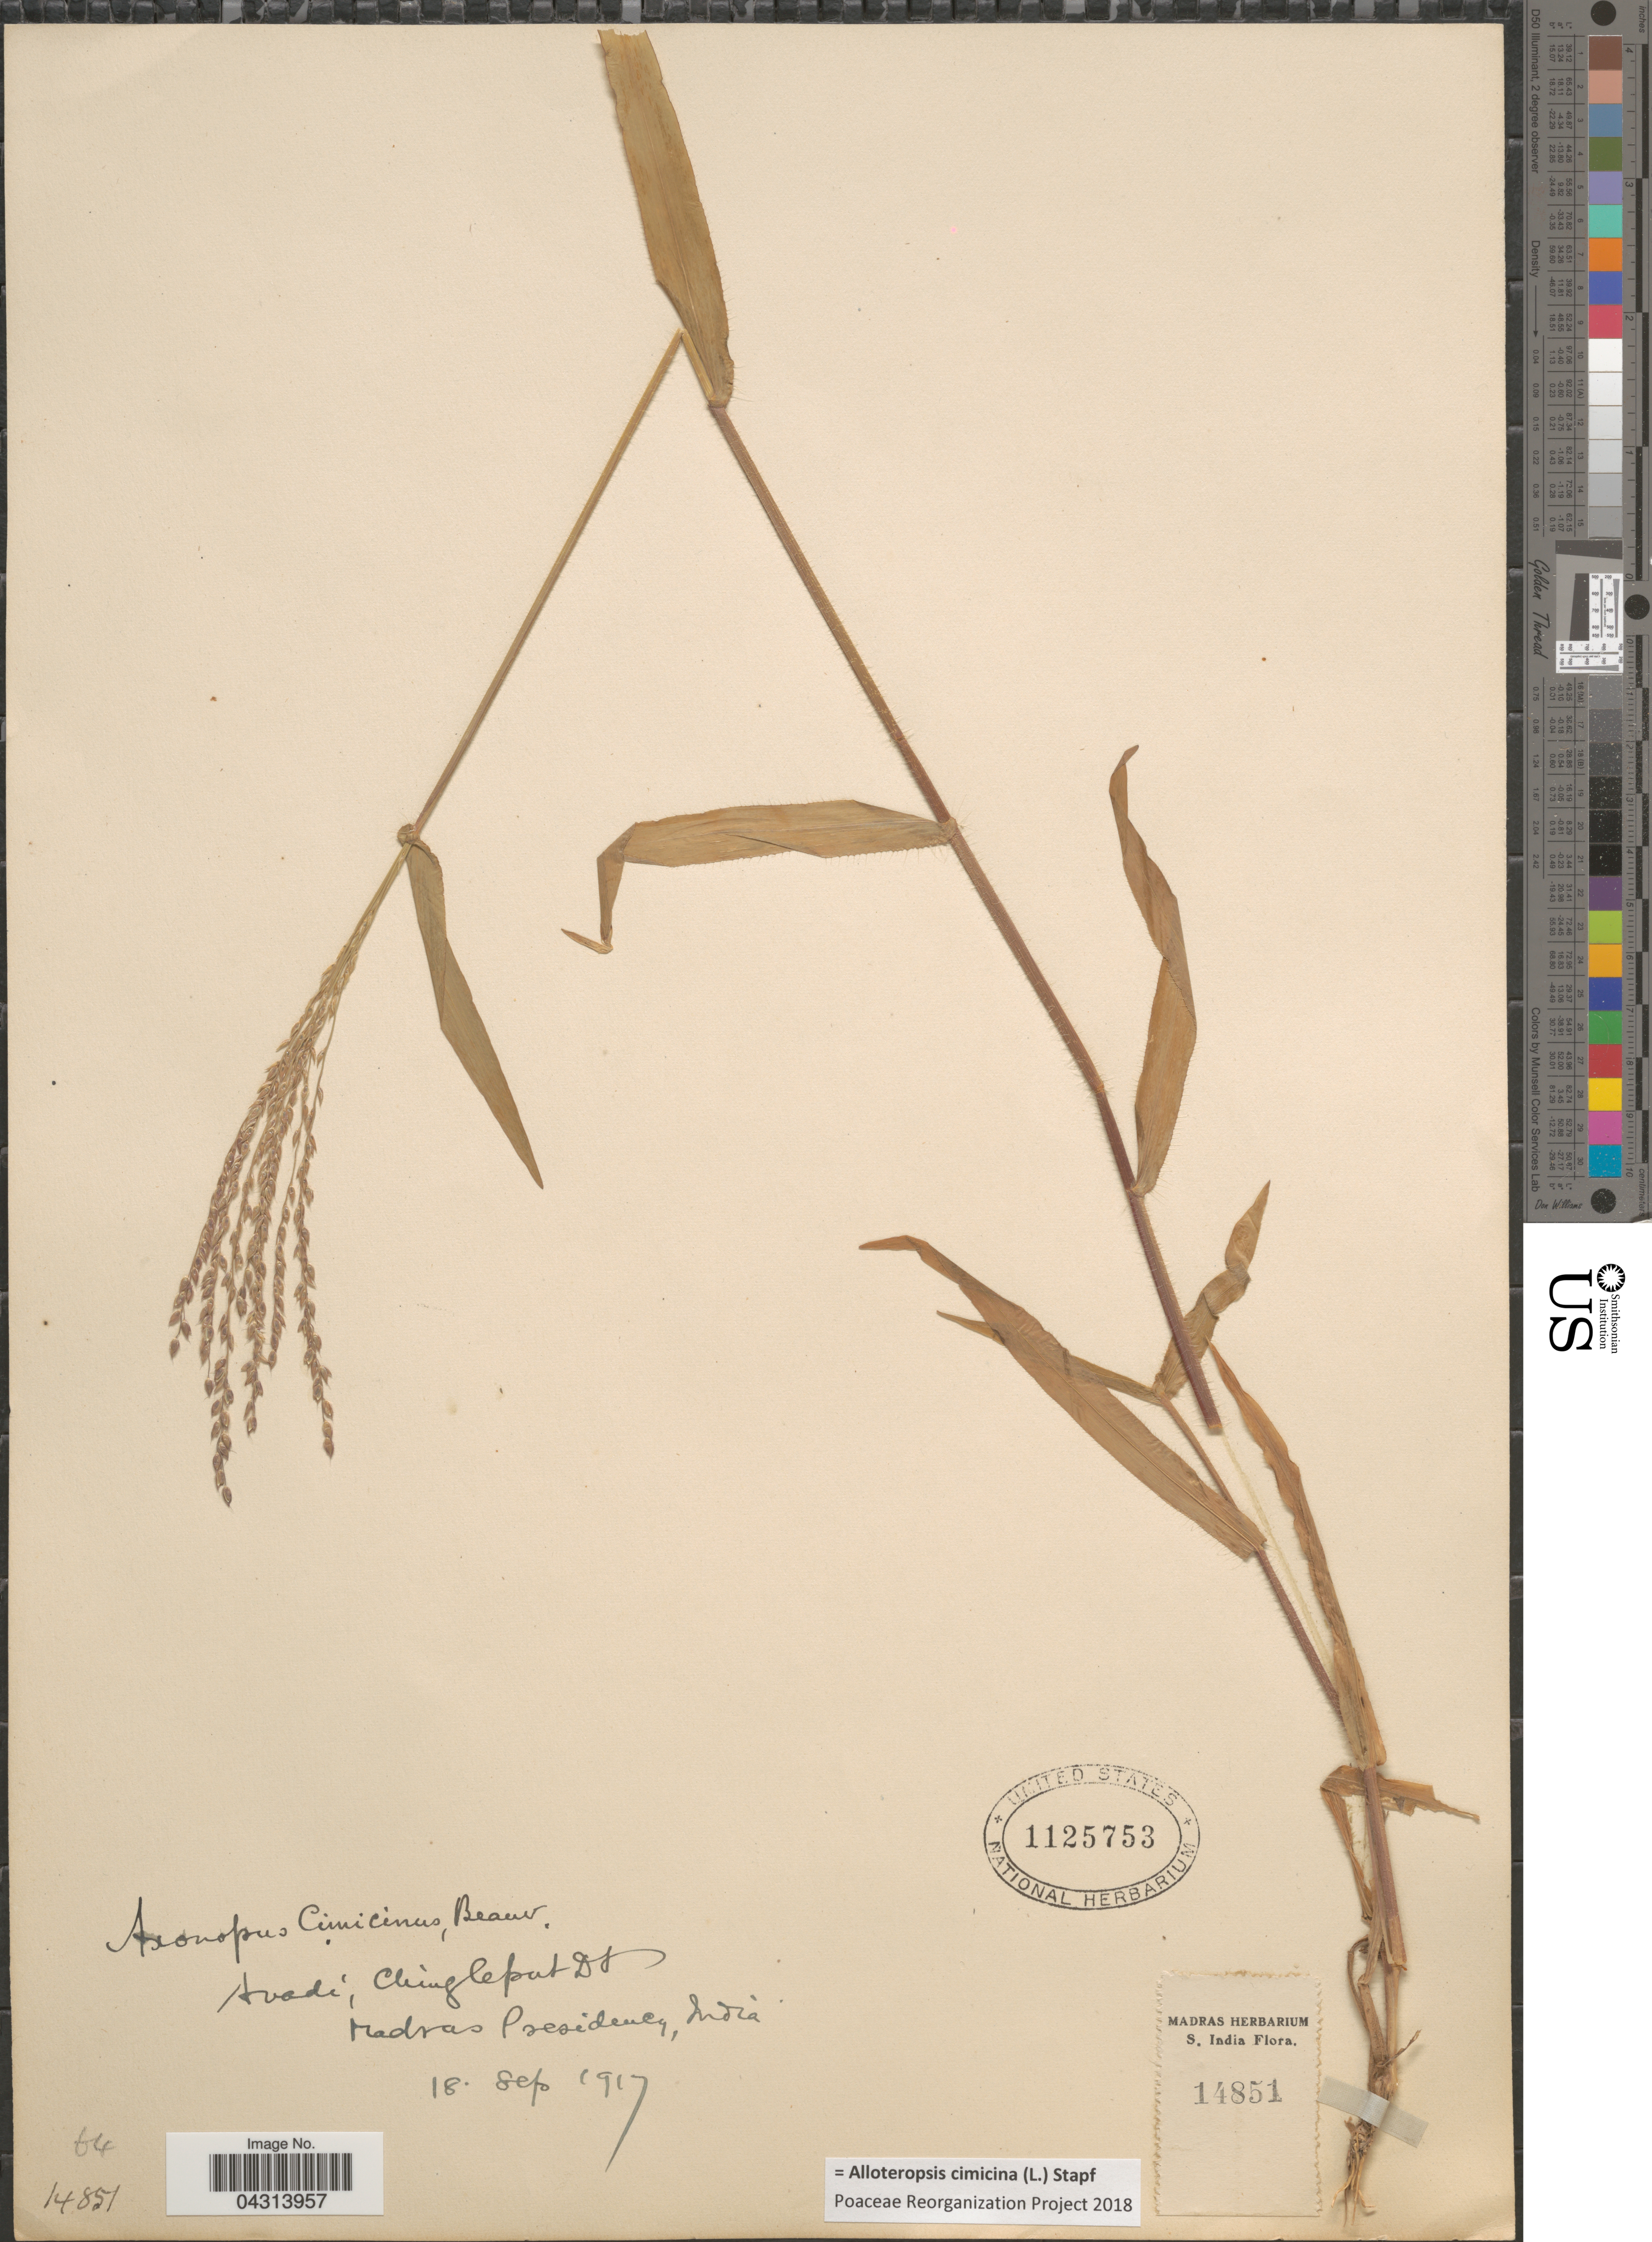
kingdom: Plantae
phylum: Tracheophyta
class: Liliopsida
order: Poales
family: Poaceae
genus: Alloteropsis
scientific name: Alloteropsis cimicina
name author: (L.) Stapf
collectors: Ex herb. Madras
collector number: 14851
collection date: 1917-09-18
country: India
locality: Madras Presidency.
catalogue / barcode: US 1125753